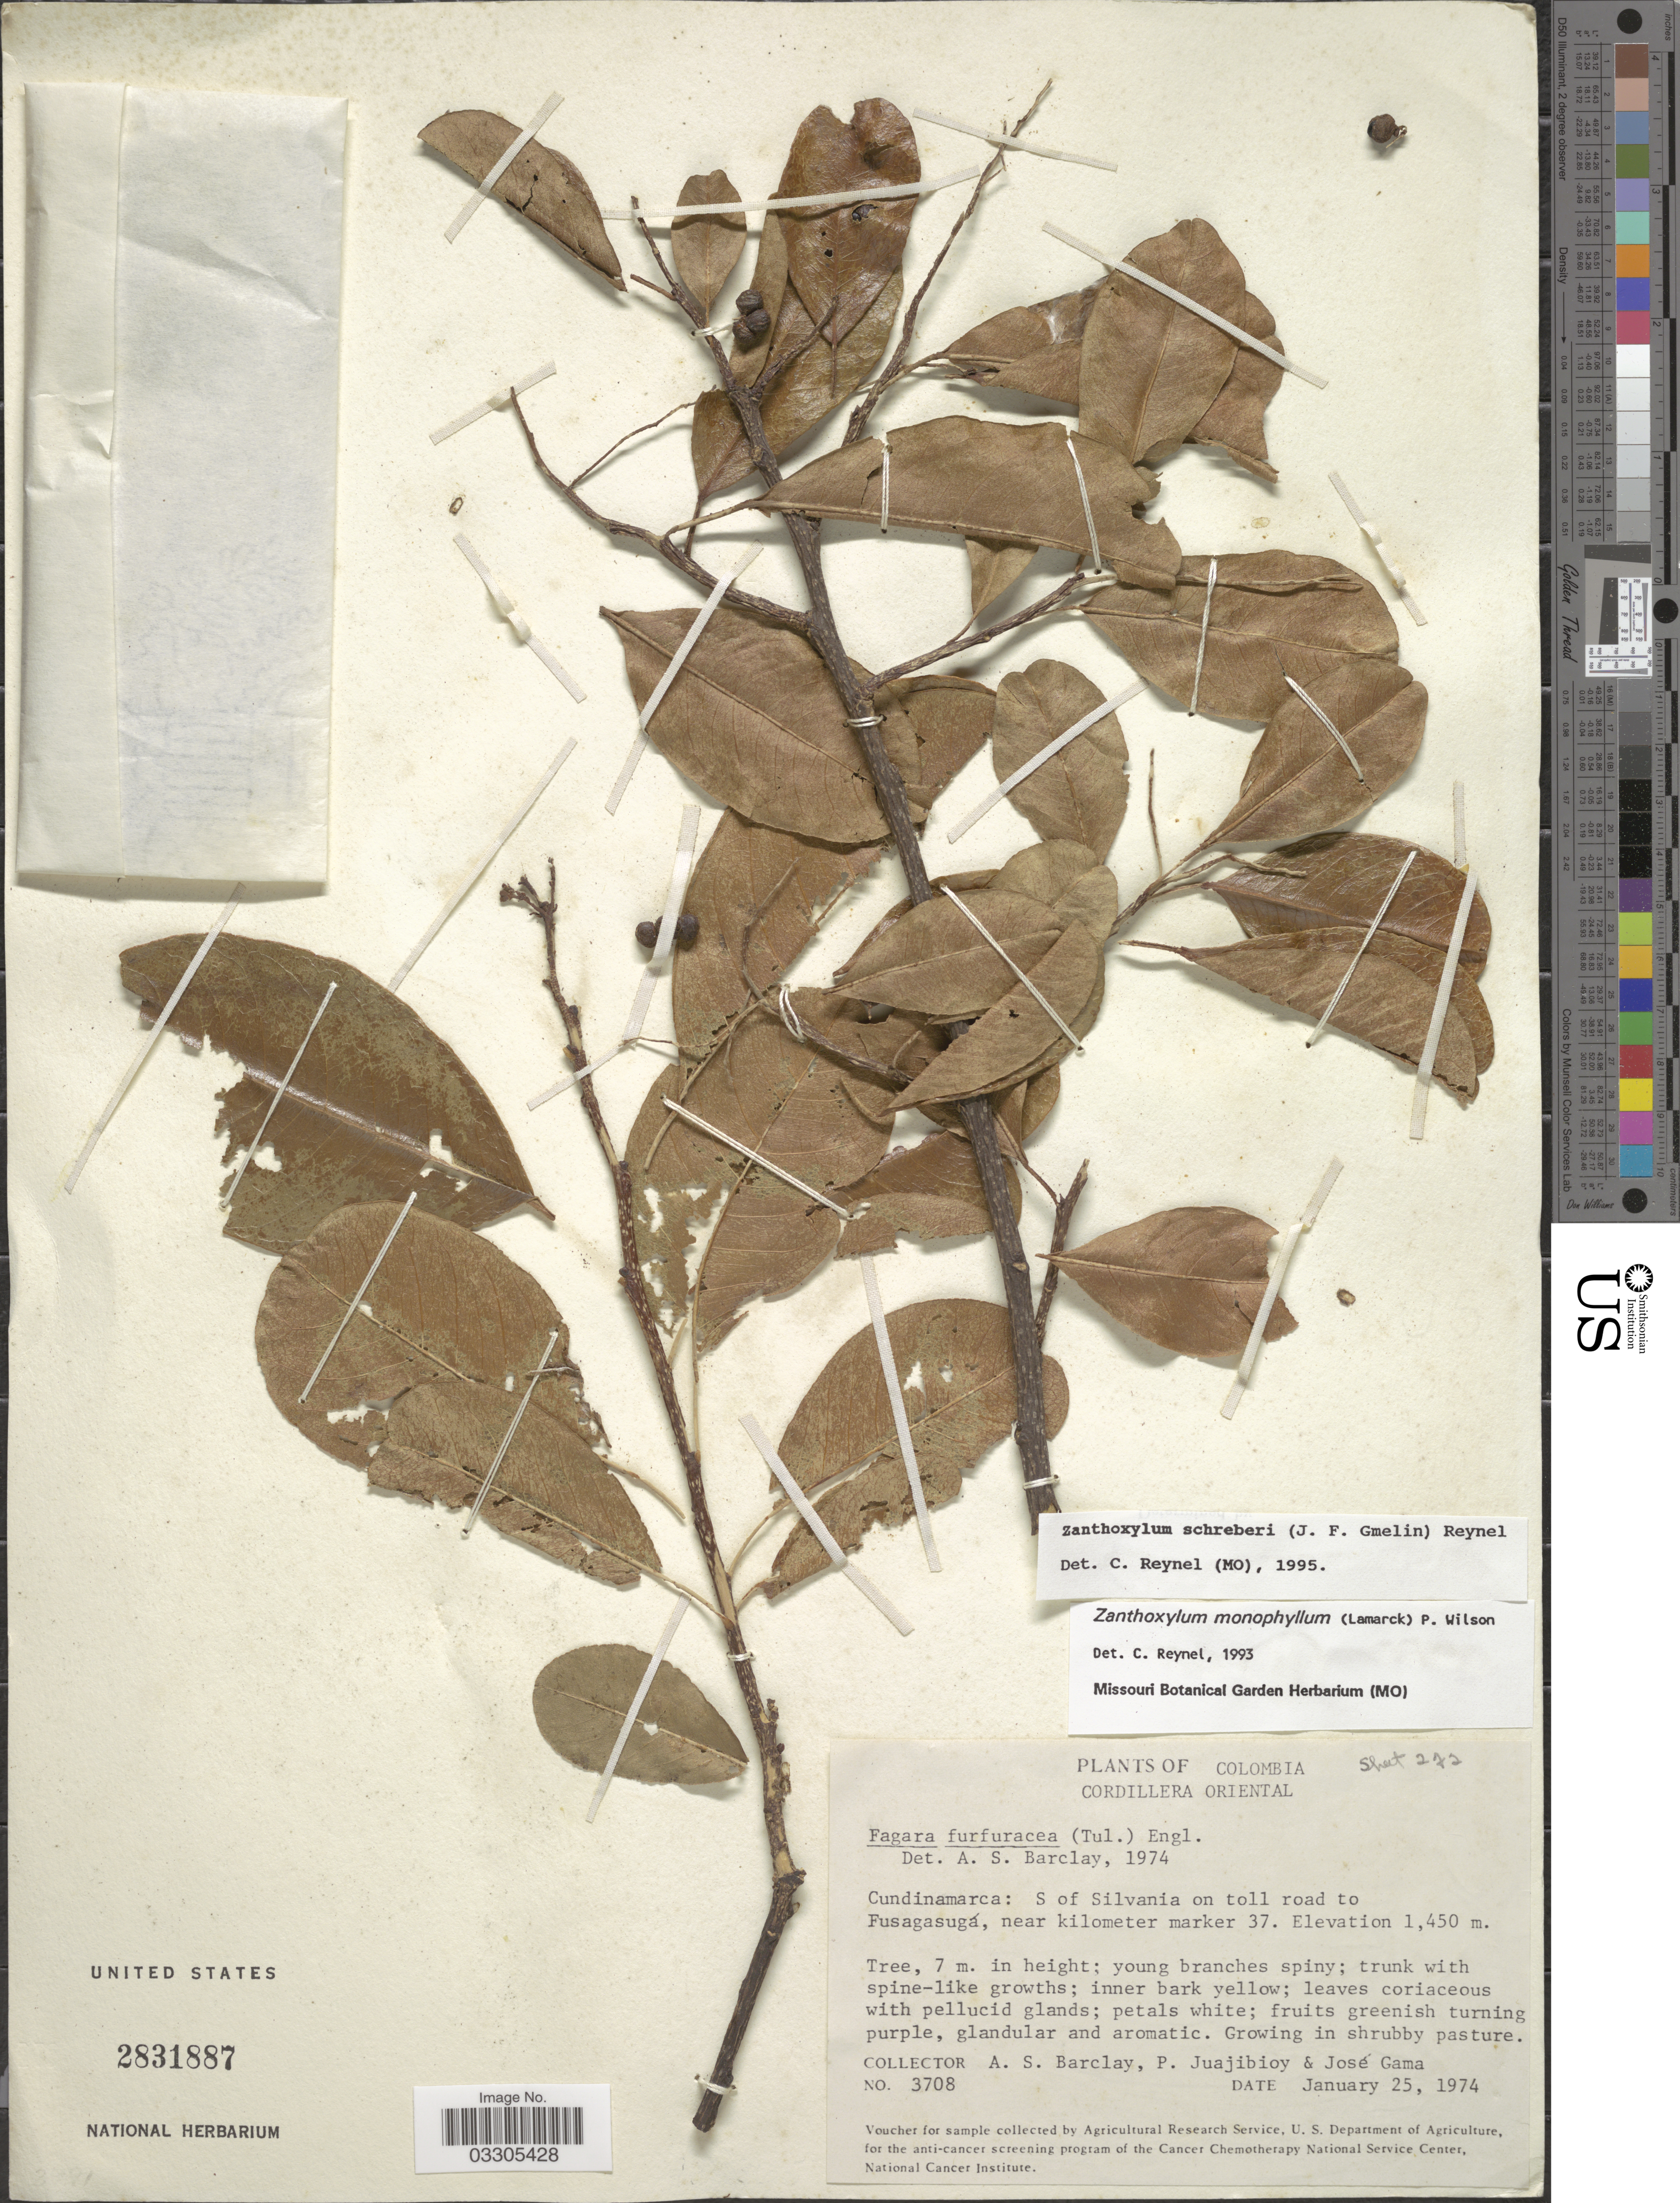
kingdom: Plantae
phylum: Tracheophyta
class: Magnoliopsida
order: Sapindales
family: Rutaceae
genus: Zanthoxylum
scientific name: Zanthoxylum schreberi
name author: (J.F. Gmel.) Reynel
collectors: A. S. Barclay, P. Juajibioy & J. Gama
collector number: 3708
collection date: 1974-01-25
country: Colombia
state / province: Cundinamarca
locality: Cordillera Oriental. Cundinamarca: S of Silvania on toll road to Fusagasugá, near kilometer marker 37.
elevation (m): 1450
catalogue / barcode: US 2831887